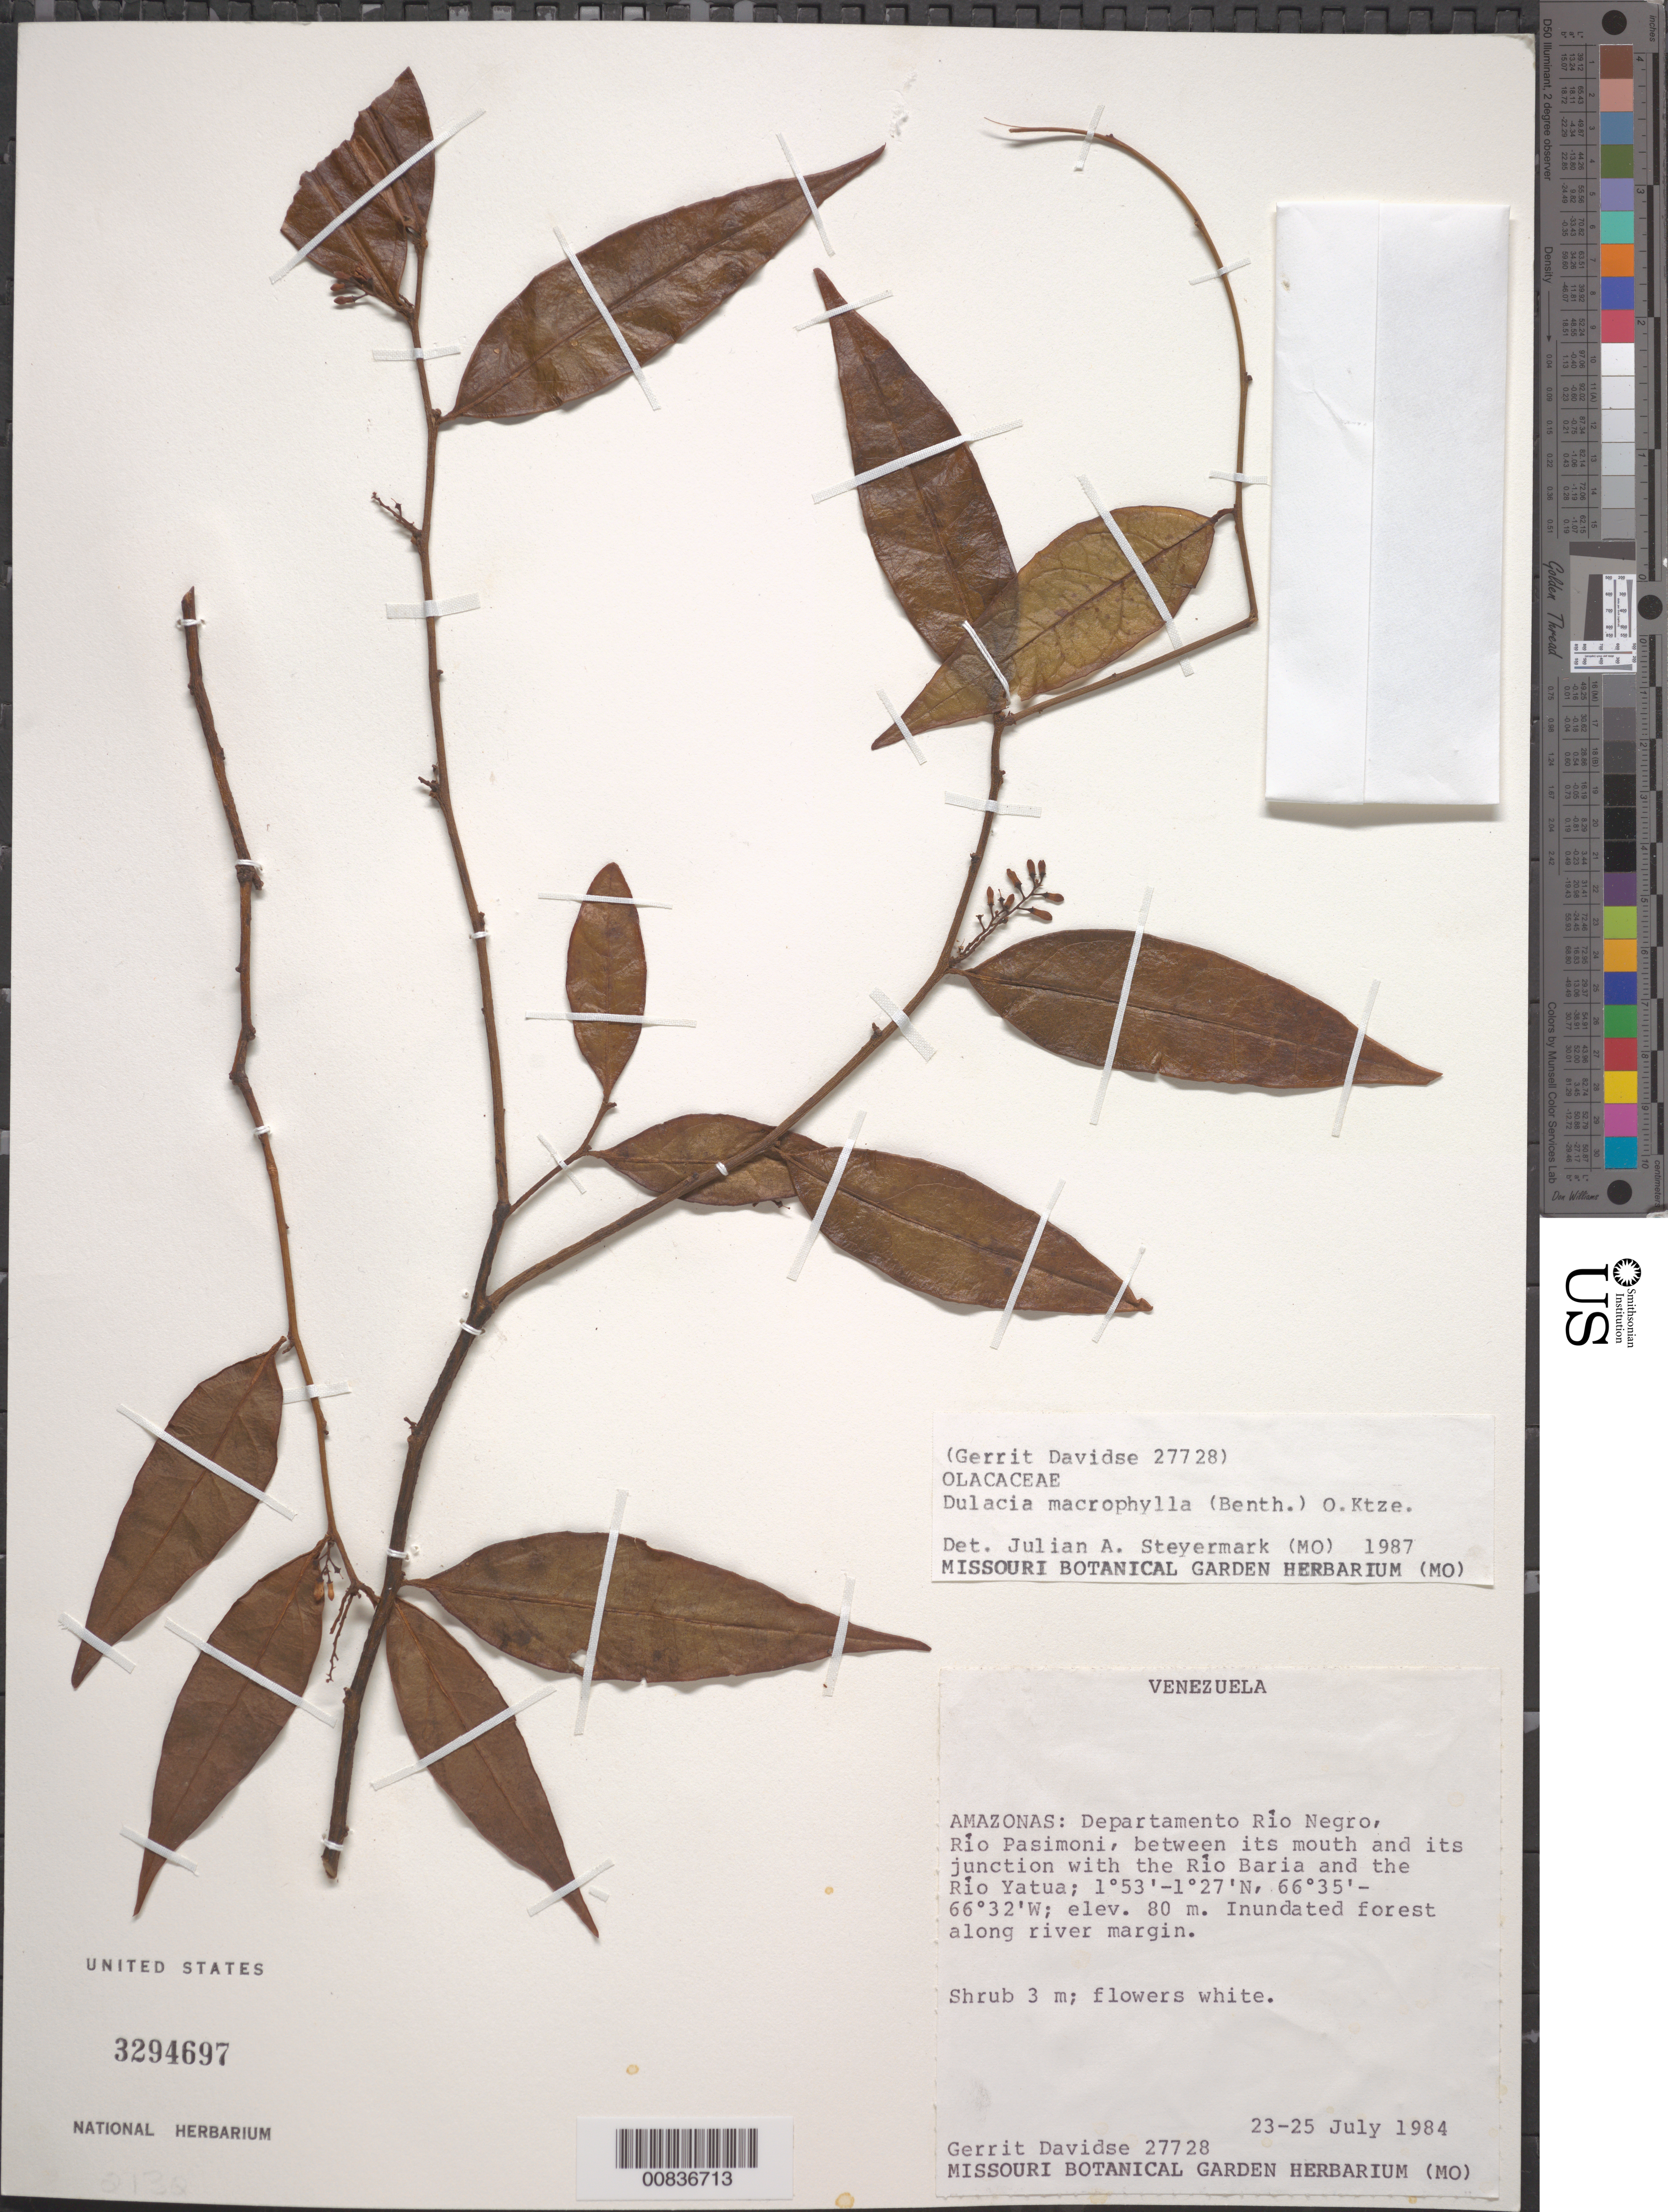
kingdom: Plantae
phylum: Tracheophyta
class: Magnoliopsida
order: Santalales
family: Olacaceae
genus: Dulacia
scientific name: Dulacia macrophylla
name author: (Benth.) Kuntze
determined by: Steyermark, Julian A., (VEN)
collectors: G. Davidse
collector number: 27728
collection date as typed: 23-Jul-84 to 25-Jul-84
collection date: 1984-07-23/1984-07-25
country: Venezuela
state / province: Amazonas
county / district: Río Negro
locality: Río Pasimoni, between mouth and junction with Río Baria and Río Yatua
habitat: Inundated forest along river margin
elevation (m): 80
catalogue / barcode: US 3294697